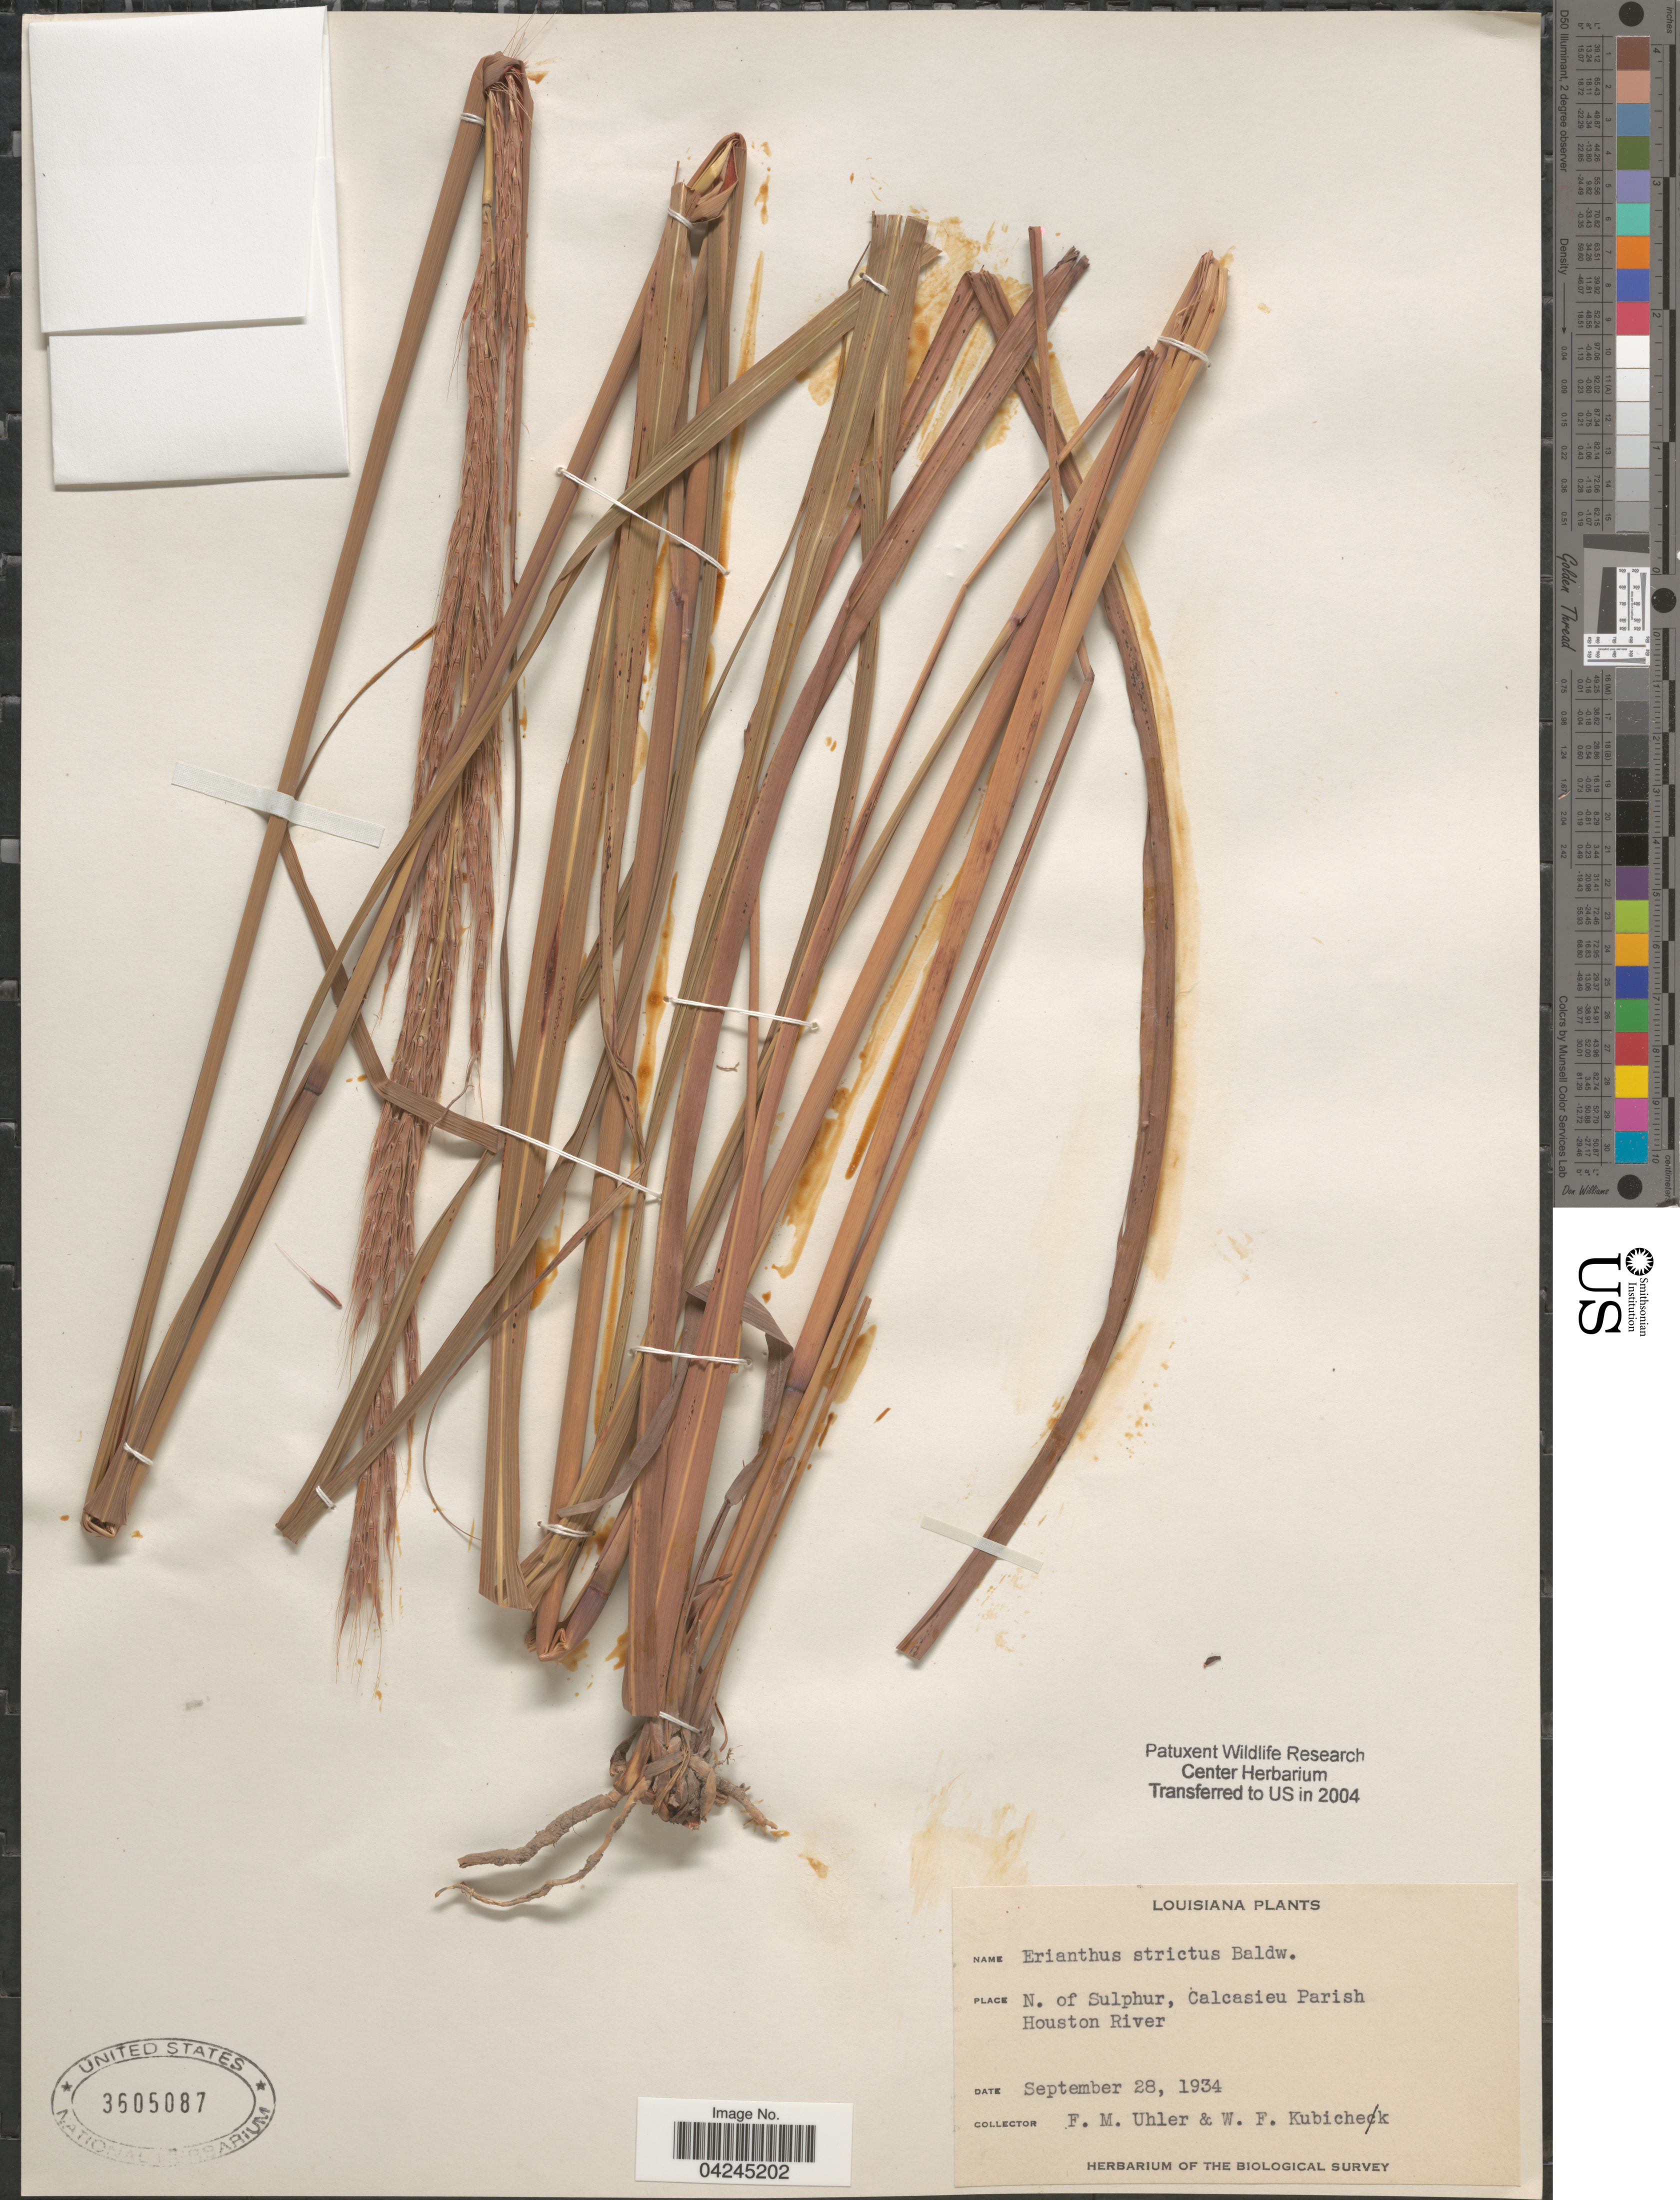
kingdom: Plantae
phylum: Tracheophyta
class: Liliopsida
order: Poales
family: Poaceae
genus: Erianthus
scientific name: Erianthus strictus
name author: Baldwin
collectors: F. M. Uhler & W. Kubichek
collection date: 1934-09-28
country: United States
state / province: Louisiana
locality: N. of Sulphur, Calcasieu Parish Houston River. Biological Survey.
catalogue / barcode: US 3605087